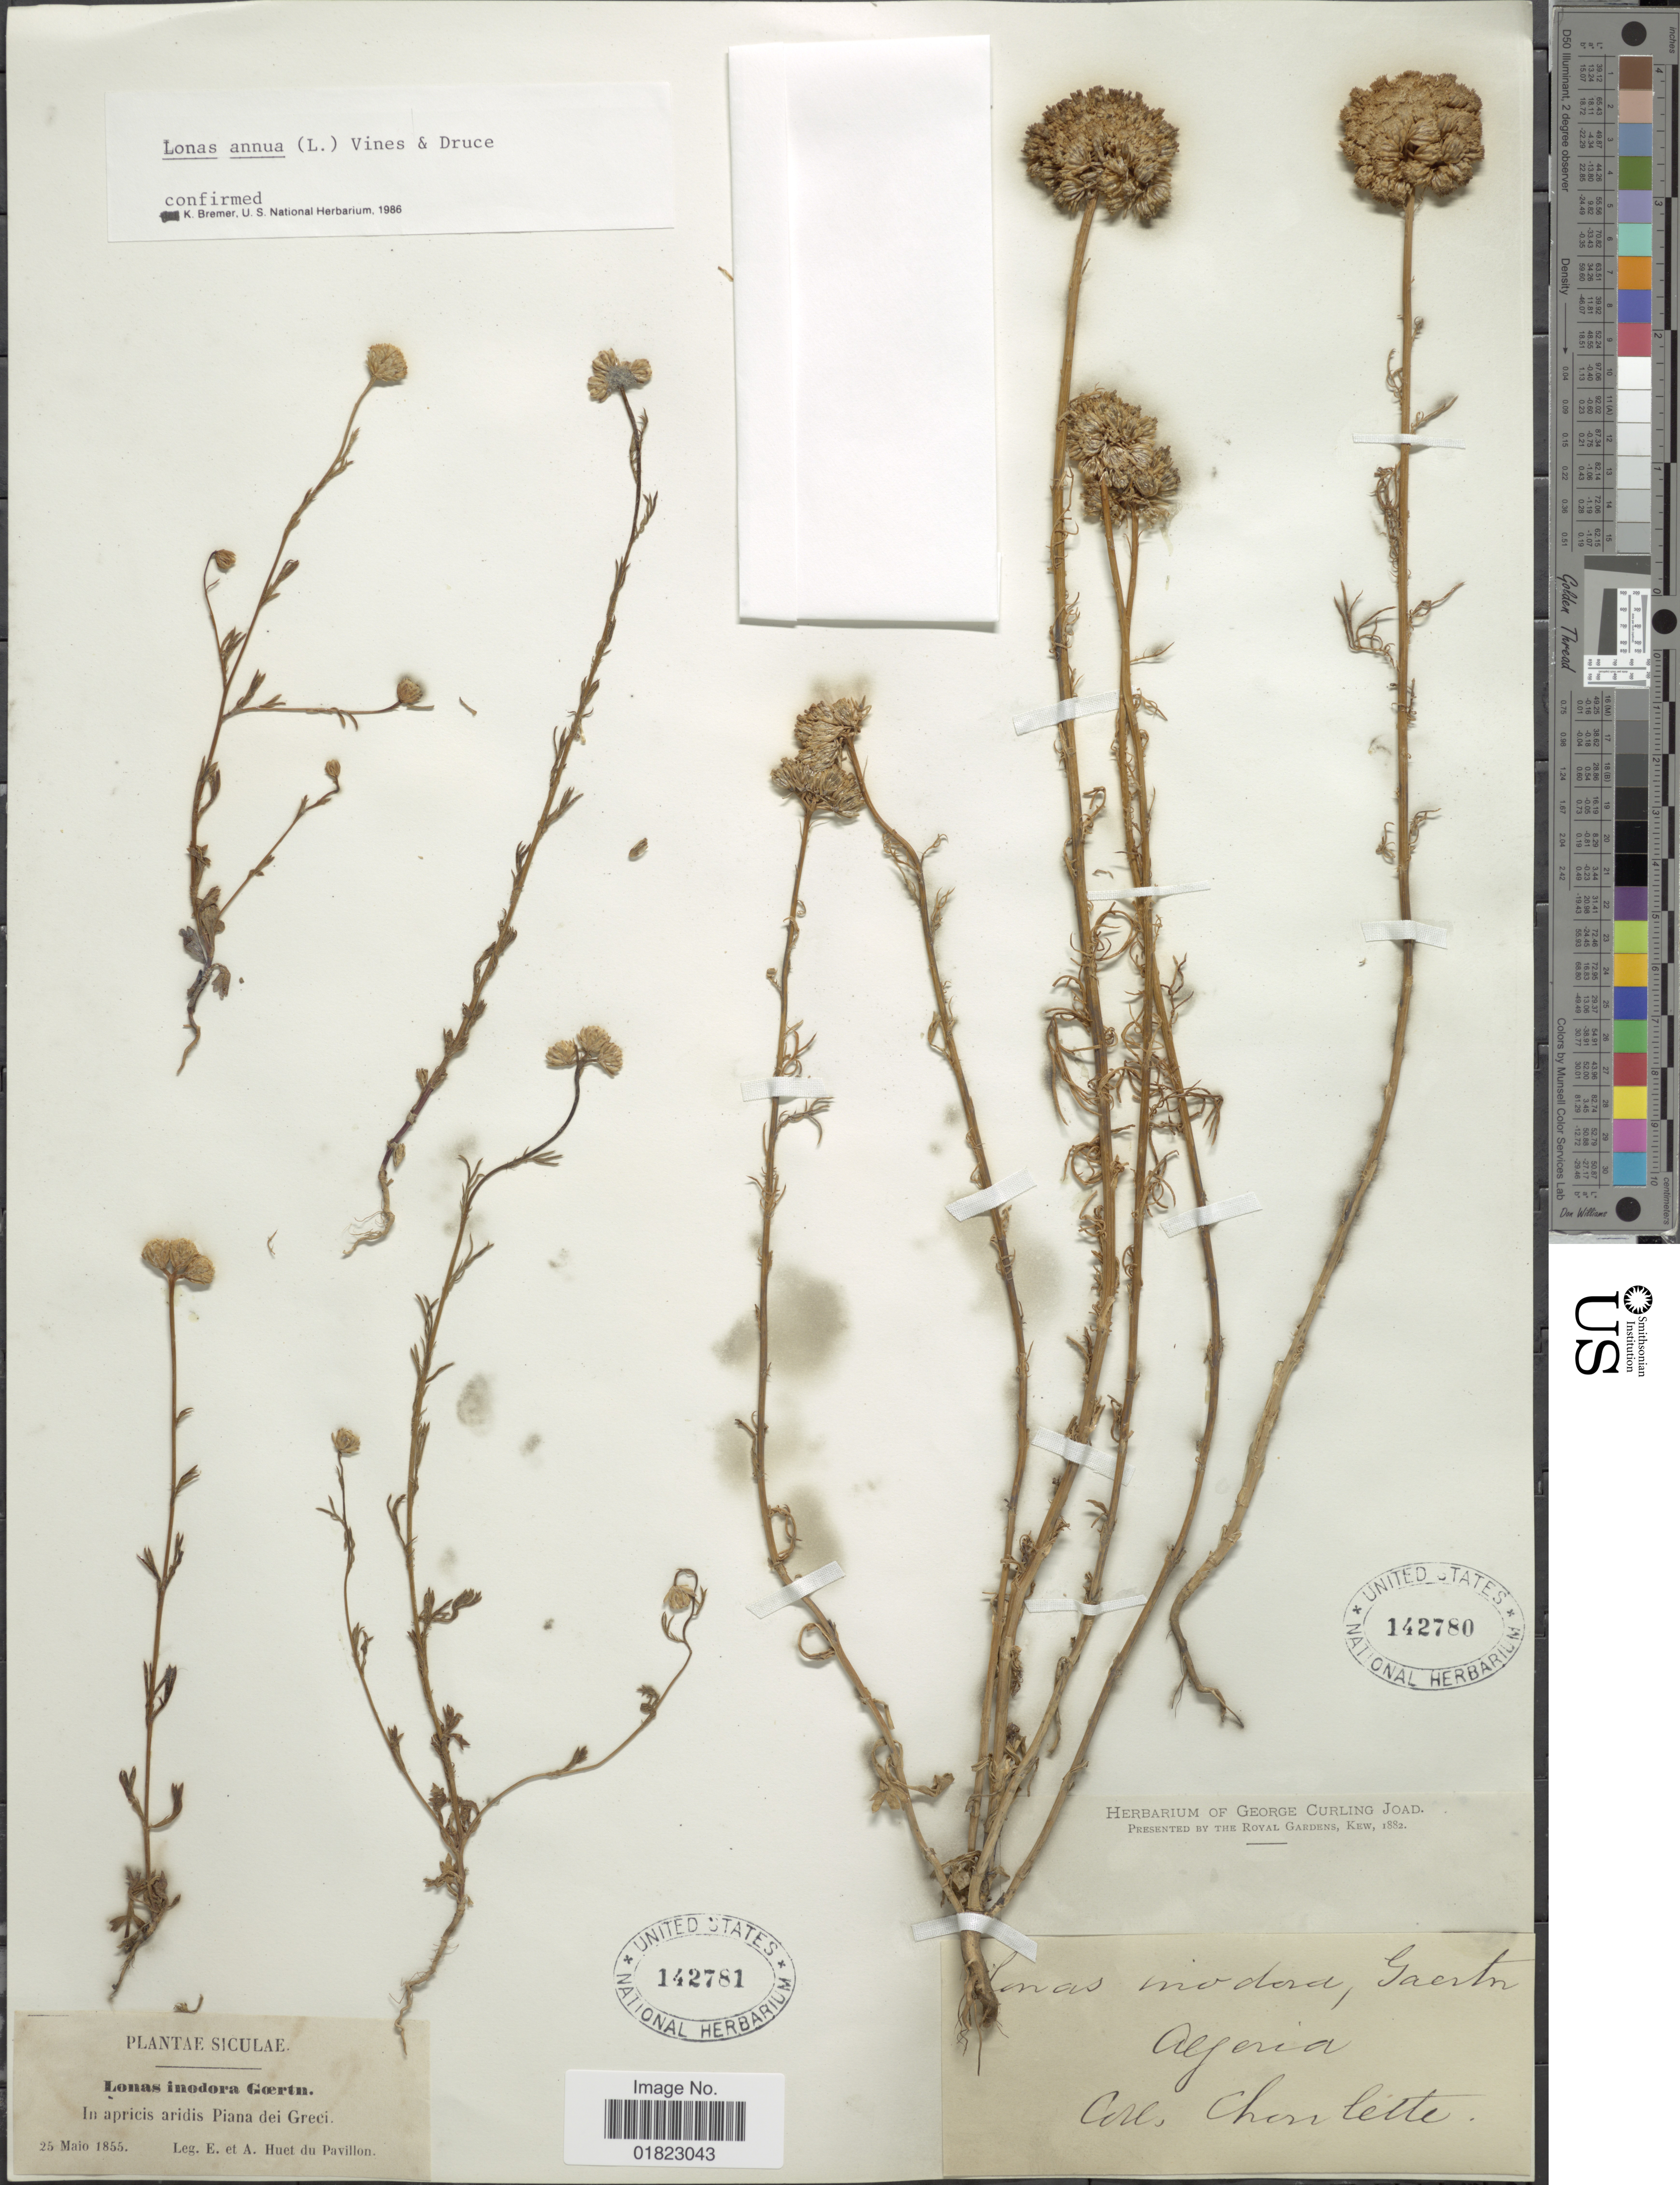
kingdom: Plantae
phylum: Tracheophyta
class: Magnoliopsida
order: Asterales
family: Asteraceae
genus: Lonas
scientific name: Lonas annua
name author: L.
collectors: E. Huet du Pavillon & A. Huet du Pavillon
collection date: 1855-05-25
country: Algeria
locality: In apricis aridis Paina dei Greci.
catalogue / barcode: US 142781